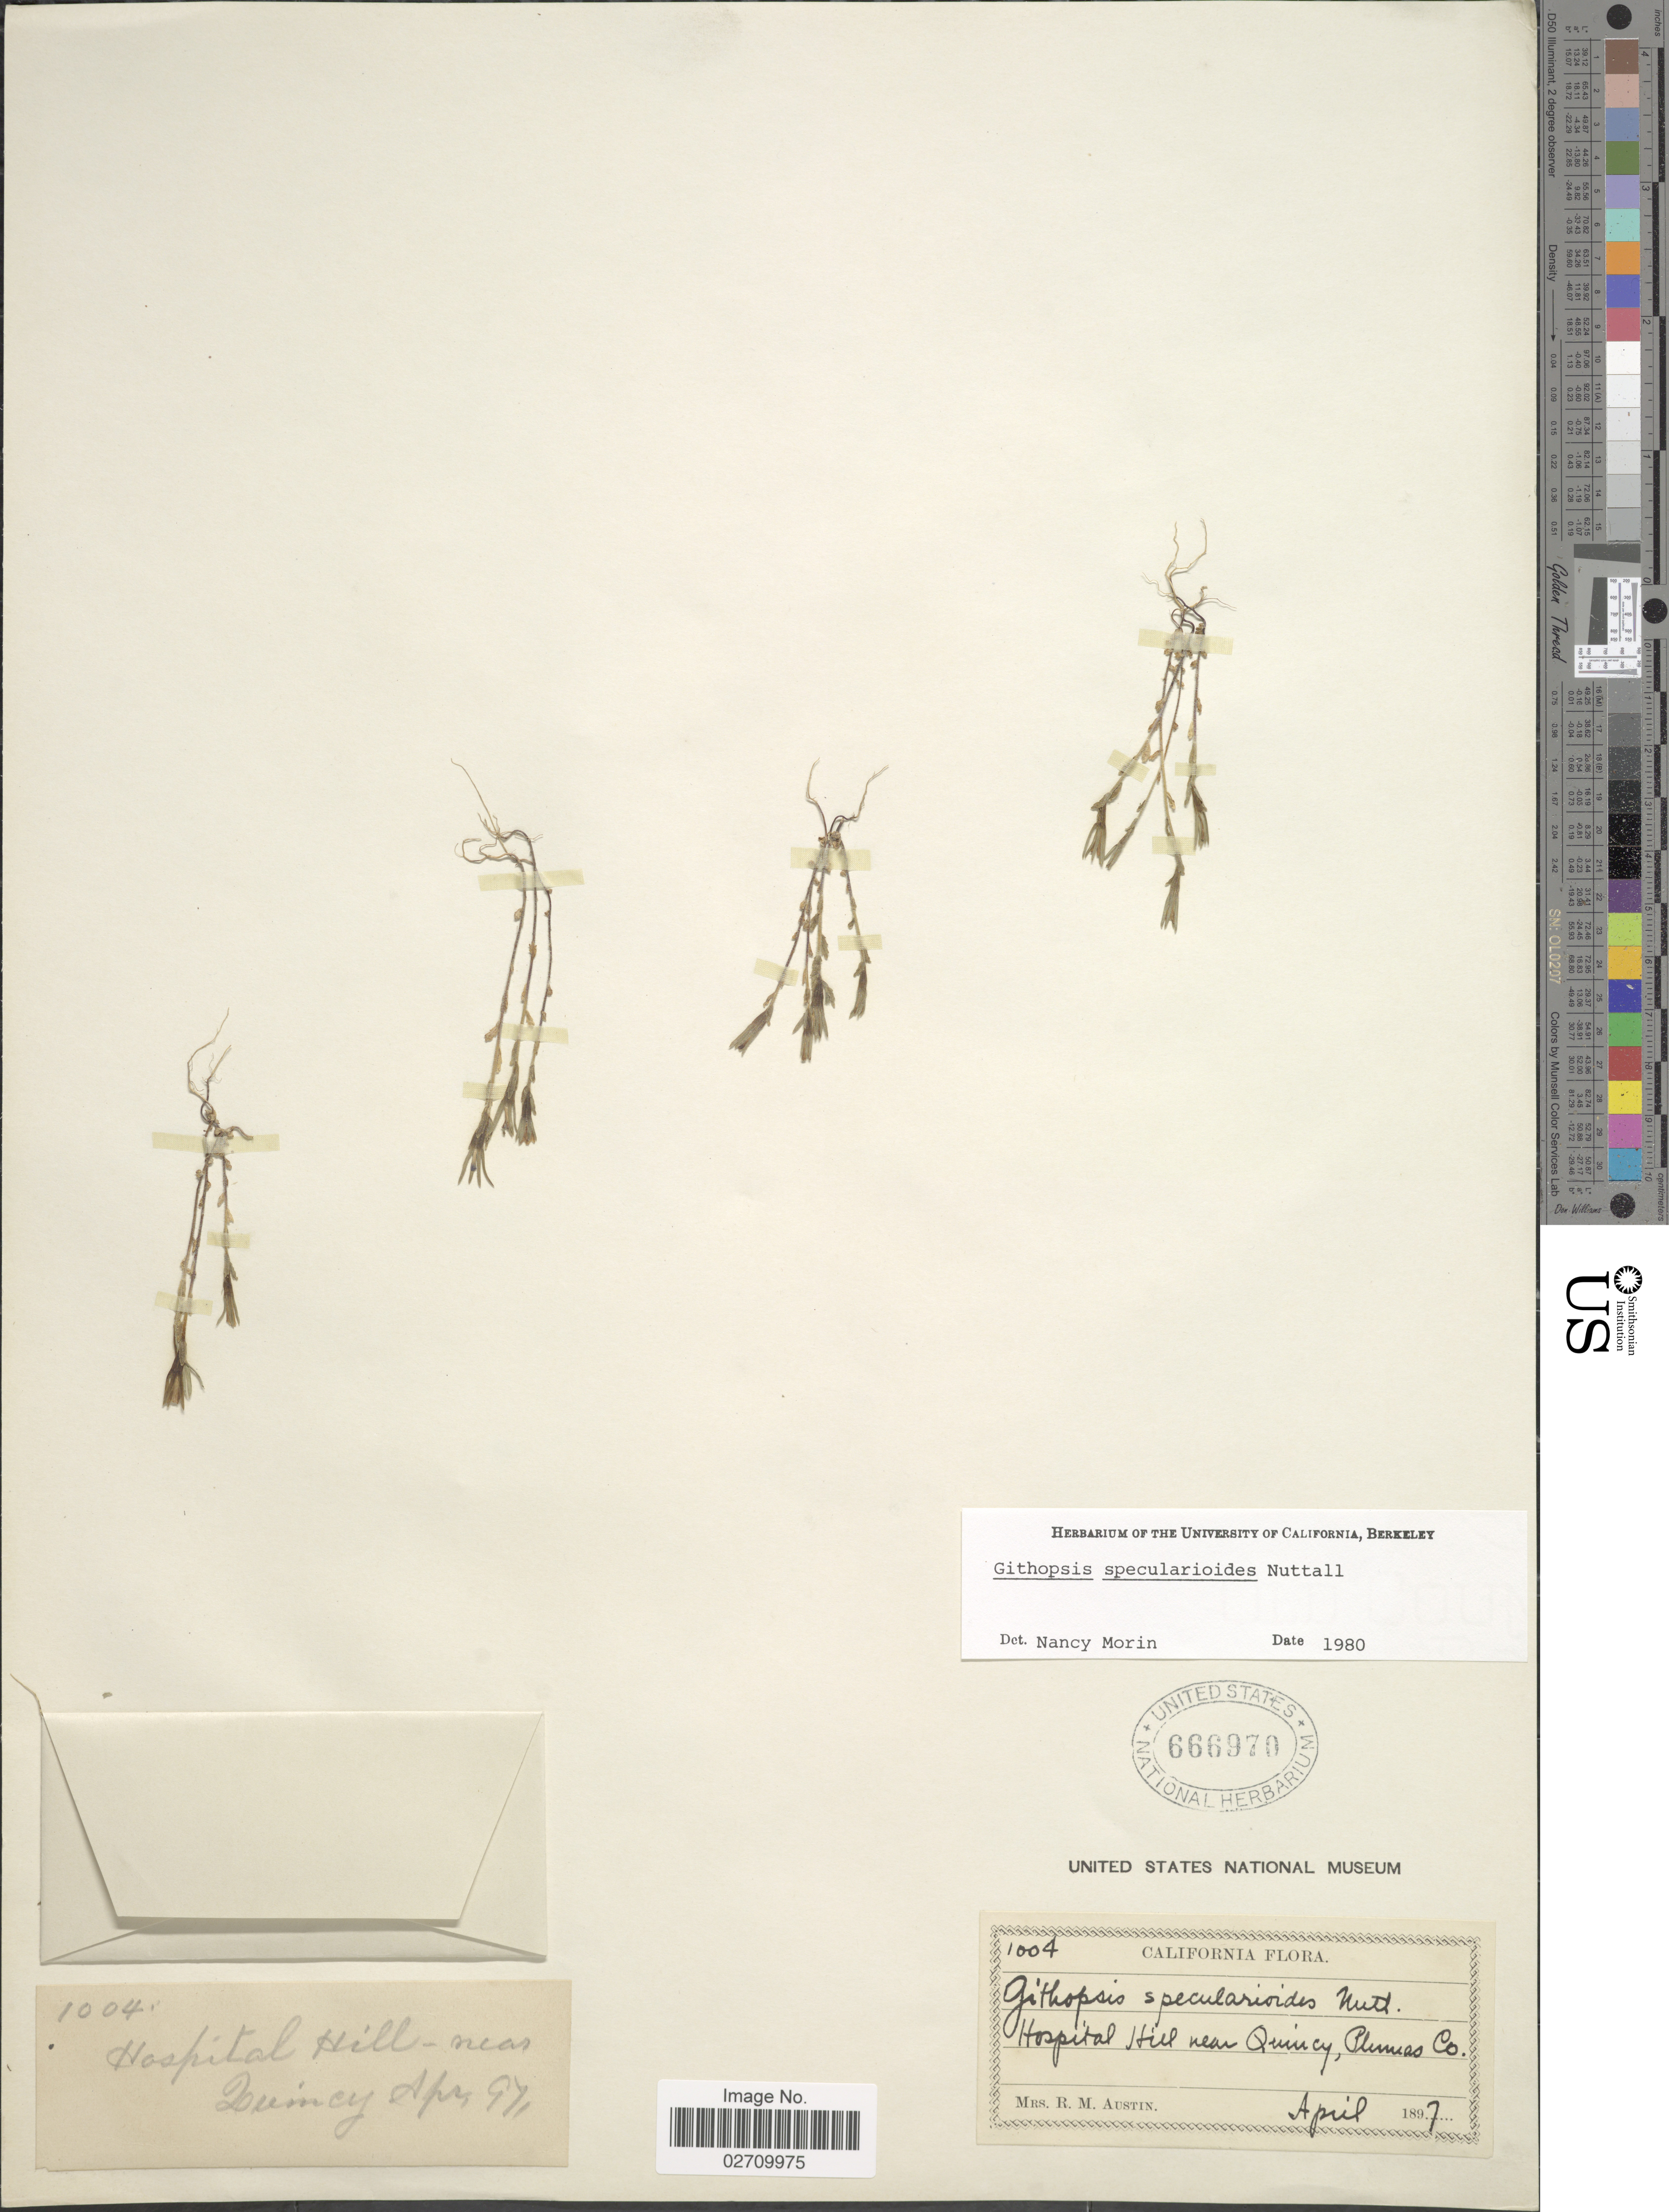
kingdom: Plantae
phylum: Tracheophyta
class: Magnoliopsida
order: Asterales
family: Campanulaceae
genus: Githopsis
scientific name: Githopsis specularioides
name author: Nutt.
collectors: R. Austin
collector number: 1004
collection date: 1897-04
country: United States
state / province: California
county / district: Plumas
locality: Hospital Hill near Quincy, Plumas Co.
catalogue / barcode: US 666970